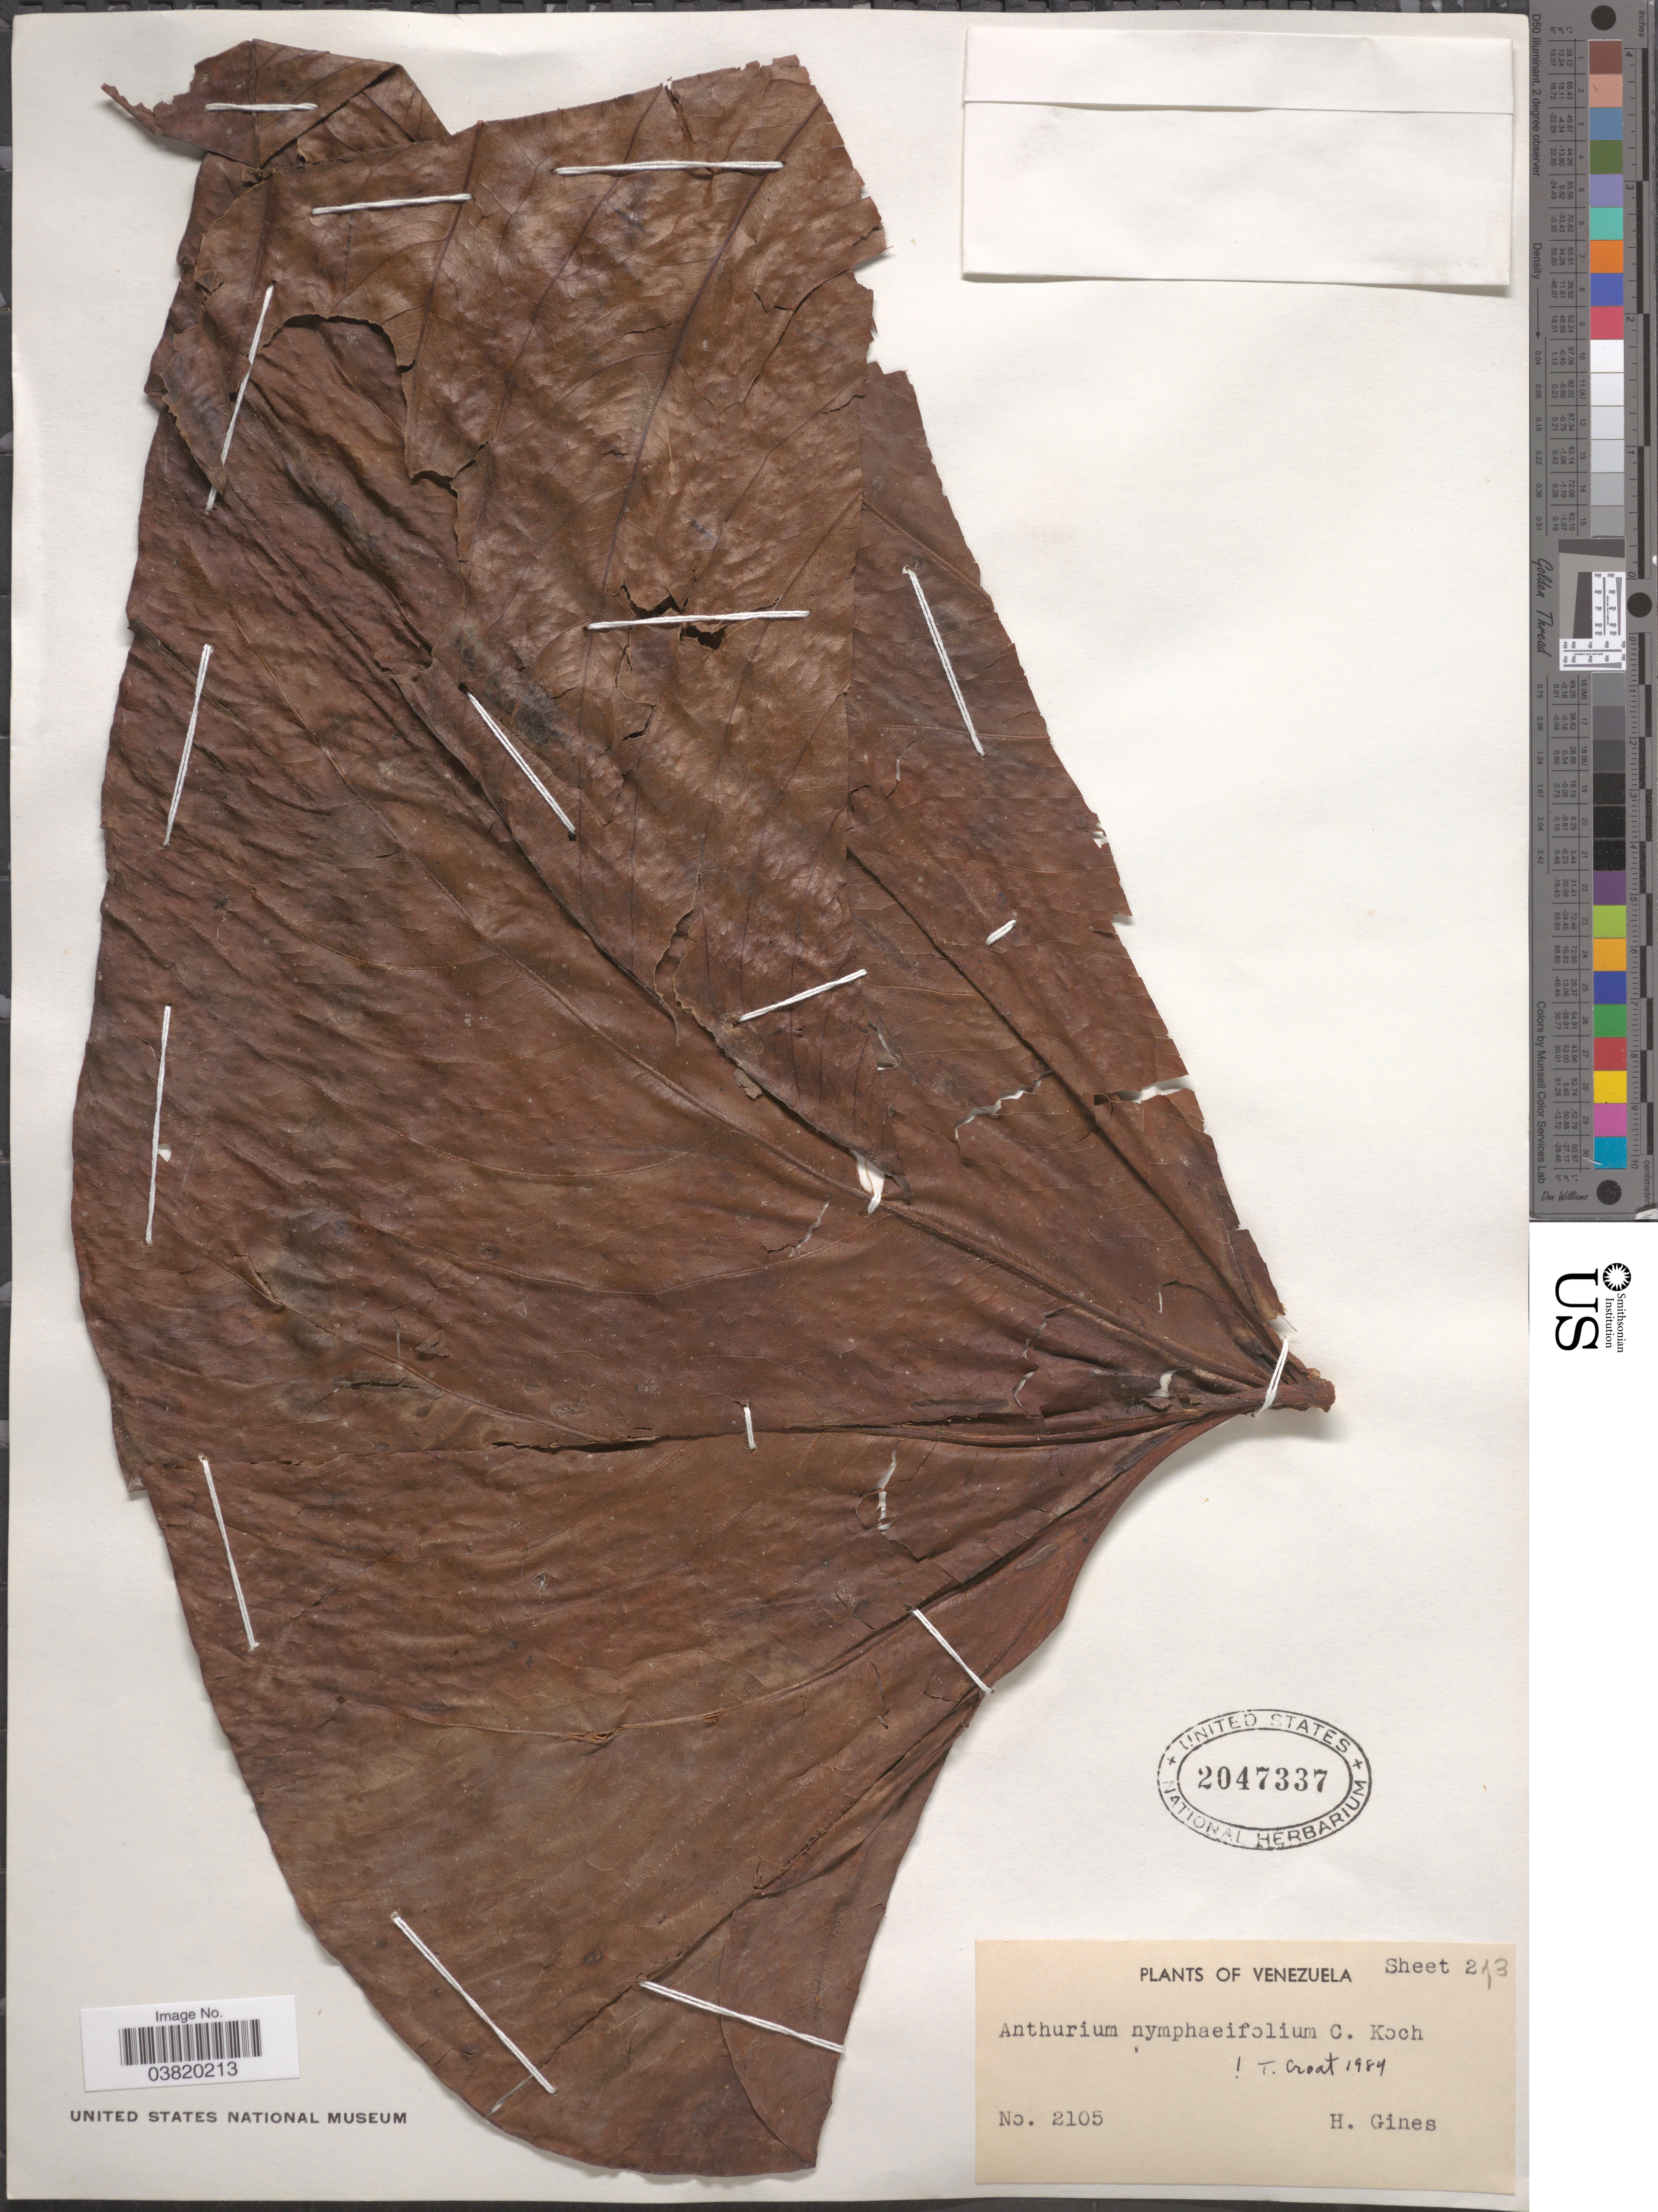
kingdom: Plantae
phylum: Tracheophyta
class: Liliopsida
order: Alismatales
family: Araceae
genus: Anthurium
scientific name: Anthurium nymphaeifolium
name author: K. Koch & C.D. Bouché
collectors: H. Gines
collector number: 2105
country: Venezuela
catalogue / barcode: US 2047337